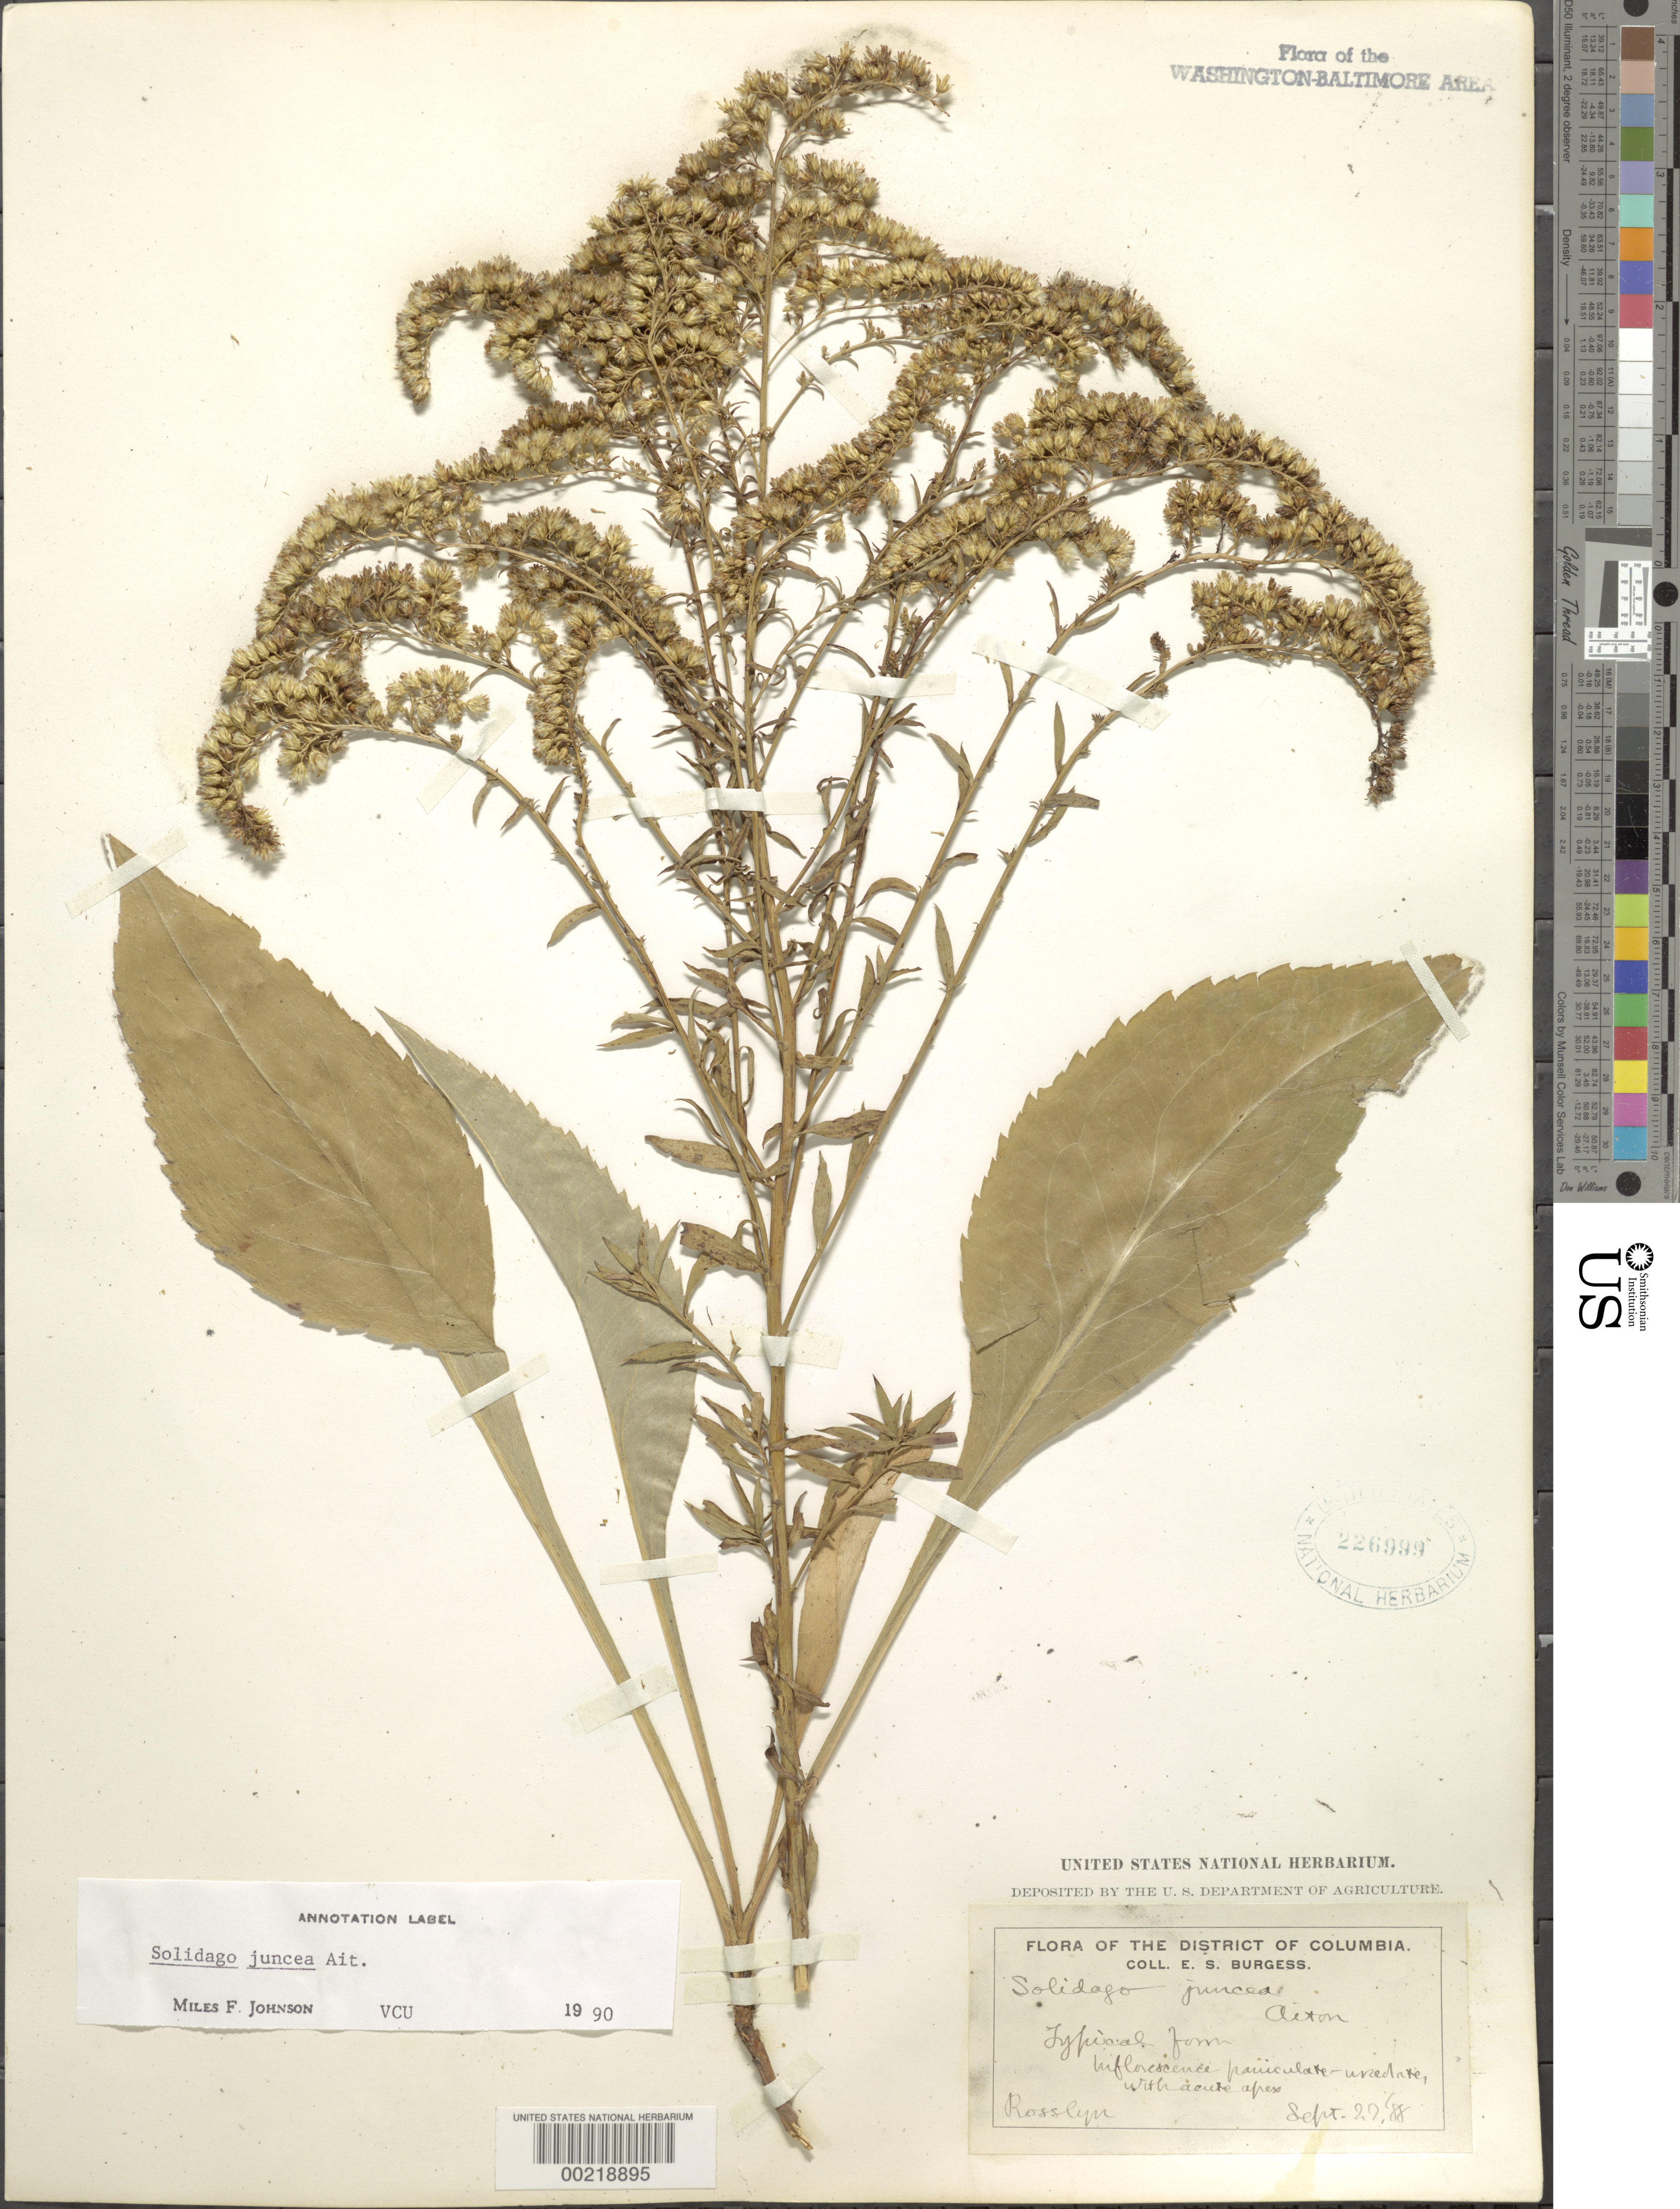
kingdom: Plantae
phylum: Tracheophyta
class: Magnoliopsida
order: Asterales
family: Asteraceae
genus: Solidago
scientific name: Solidago juncea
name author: Aiton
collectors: E. Burgess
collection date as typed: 27 Sep 1888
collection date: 1888-09-27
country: United States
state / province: Virginia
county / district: Arlington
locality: Rosslyn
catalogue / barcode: US 226999